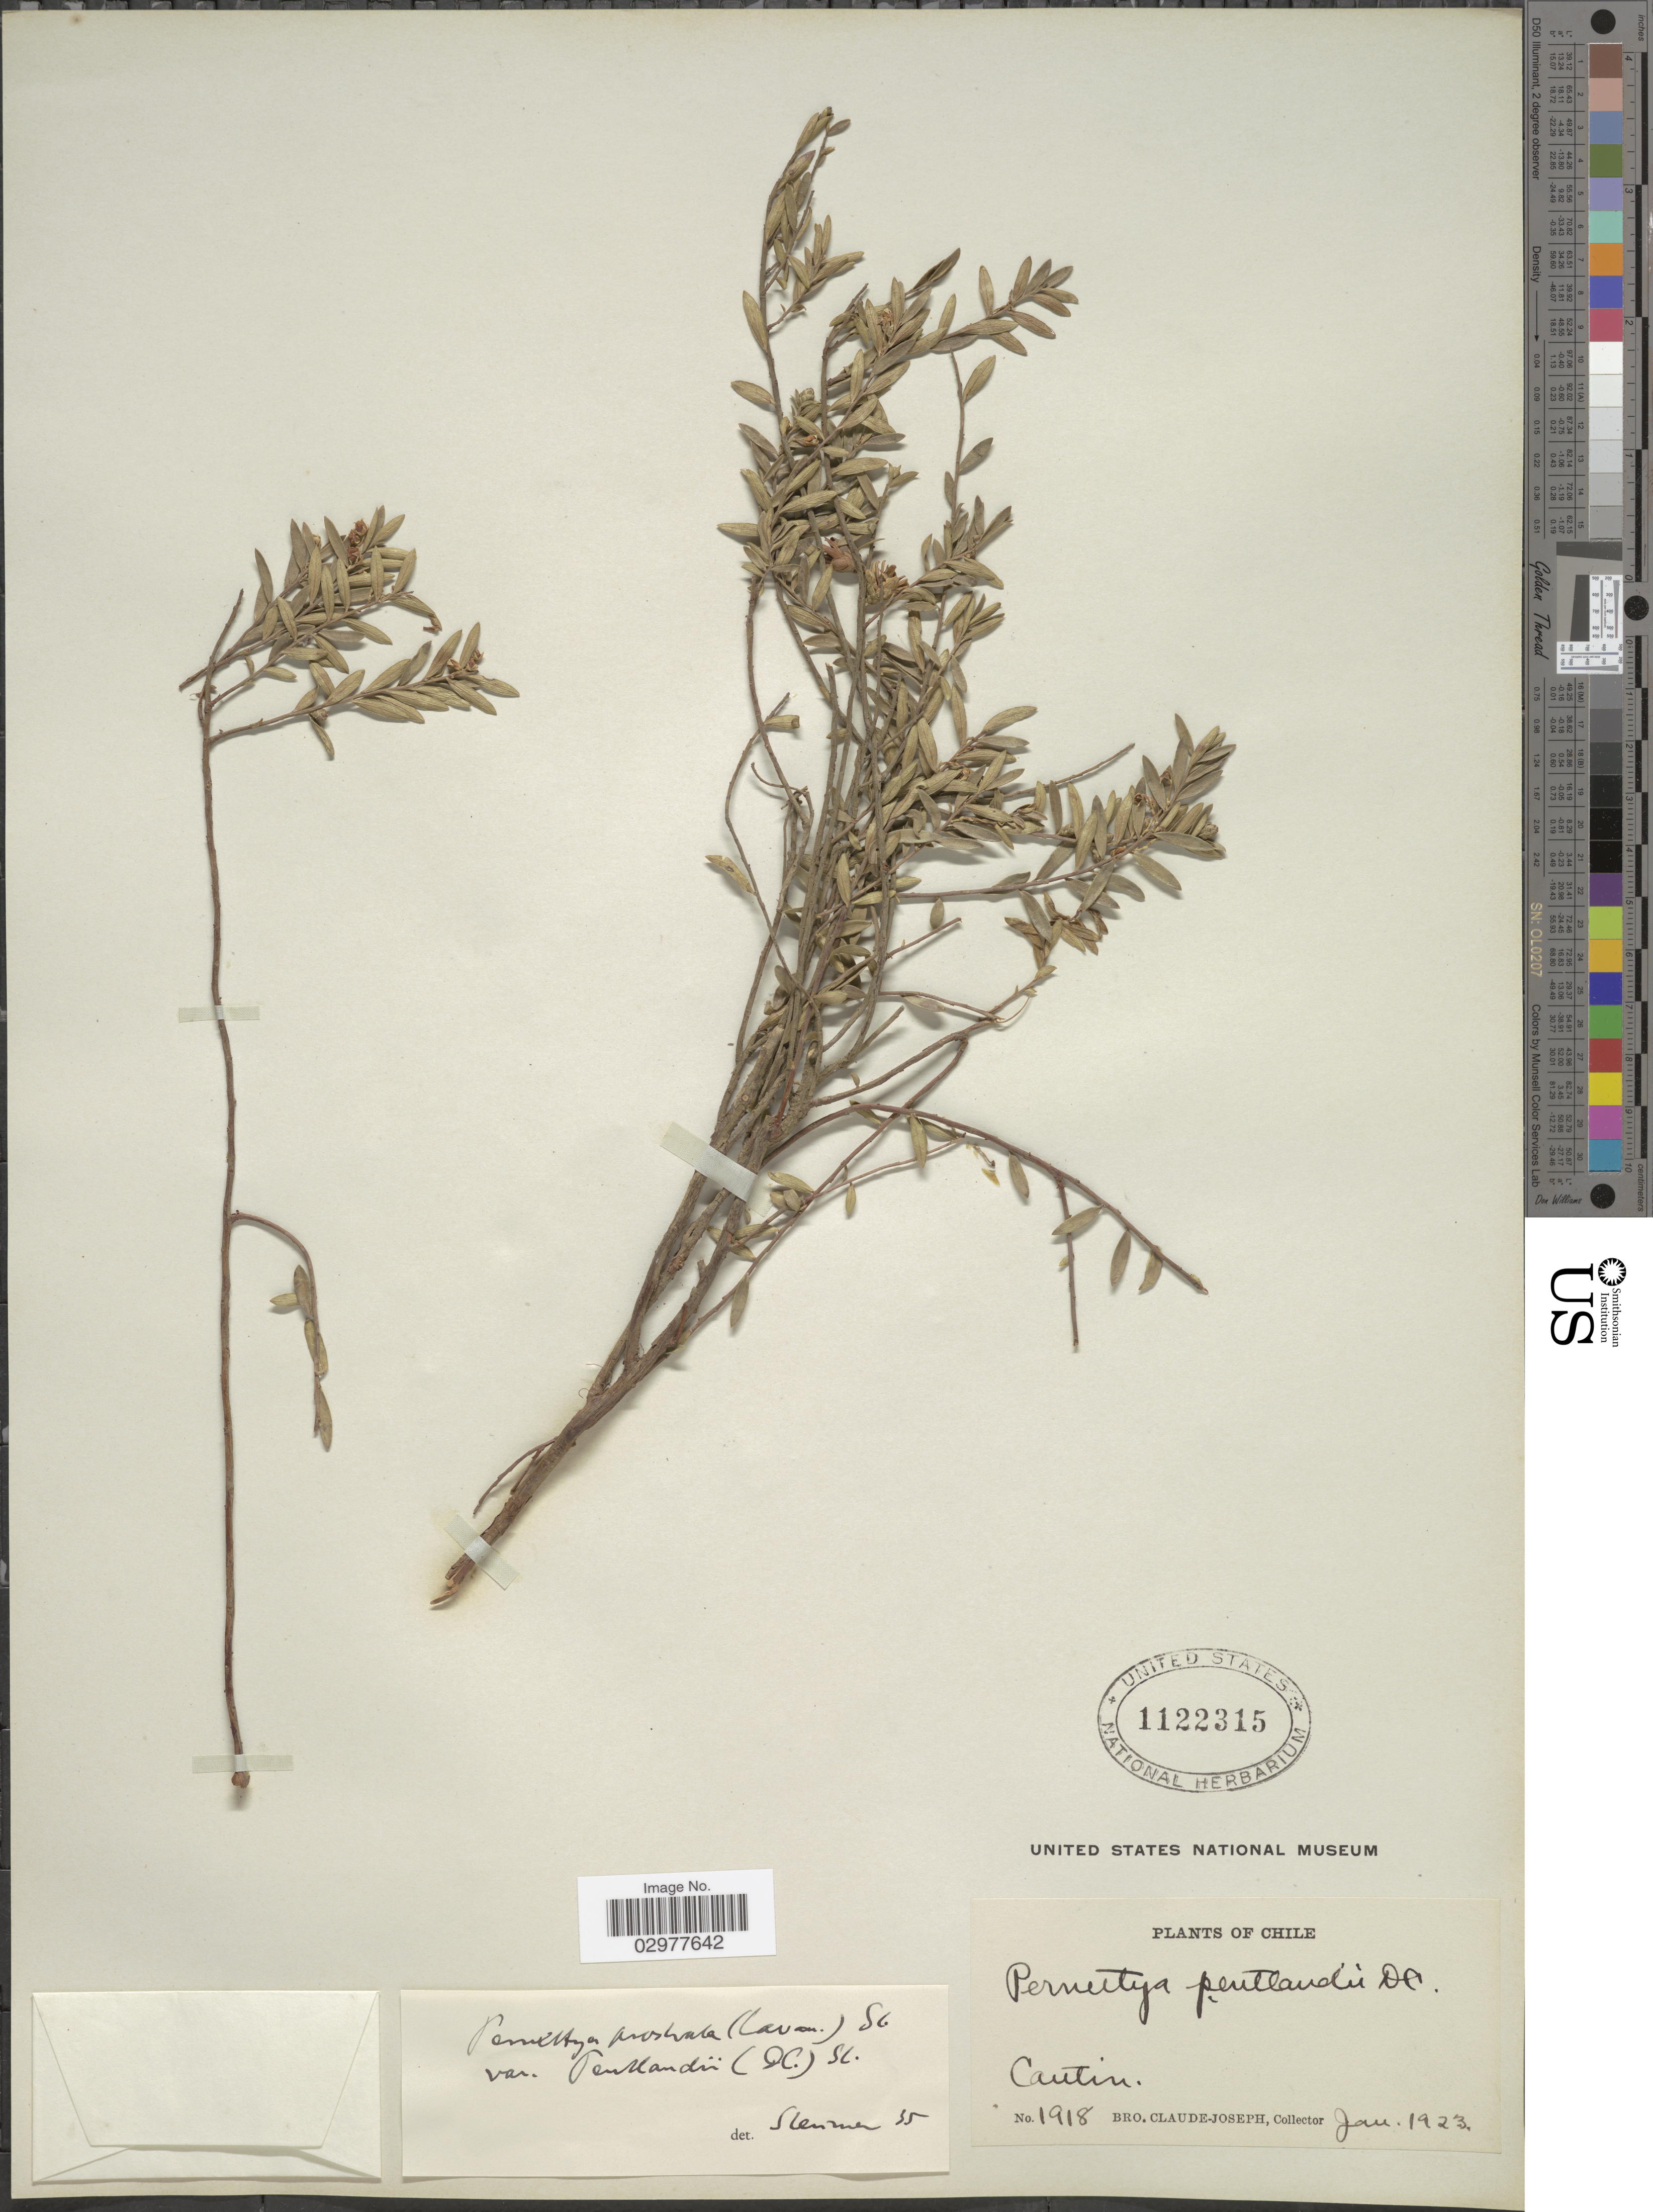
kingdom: Plantae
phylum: Tracheophyta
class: Magnoliopsida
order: Ericales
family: Ericaceae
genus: Pernettya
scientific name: Pernettya poeppigii var. poeppigii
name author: (DC.) Klotzsch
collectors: Bro. Claude-Joseph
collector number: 1918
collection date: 1923-01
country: Chile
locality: Cautin.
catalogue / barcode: US 1122315